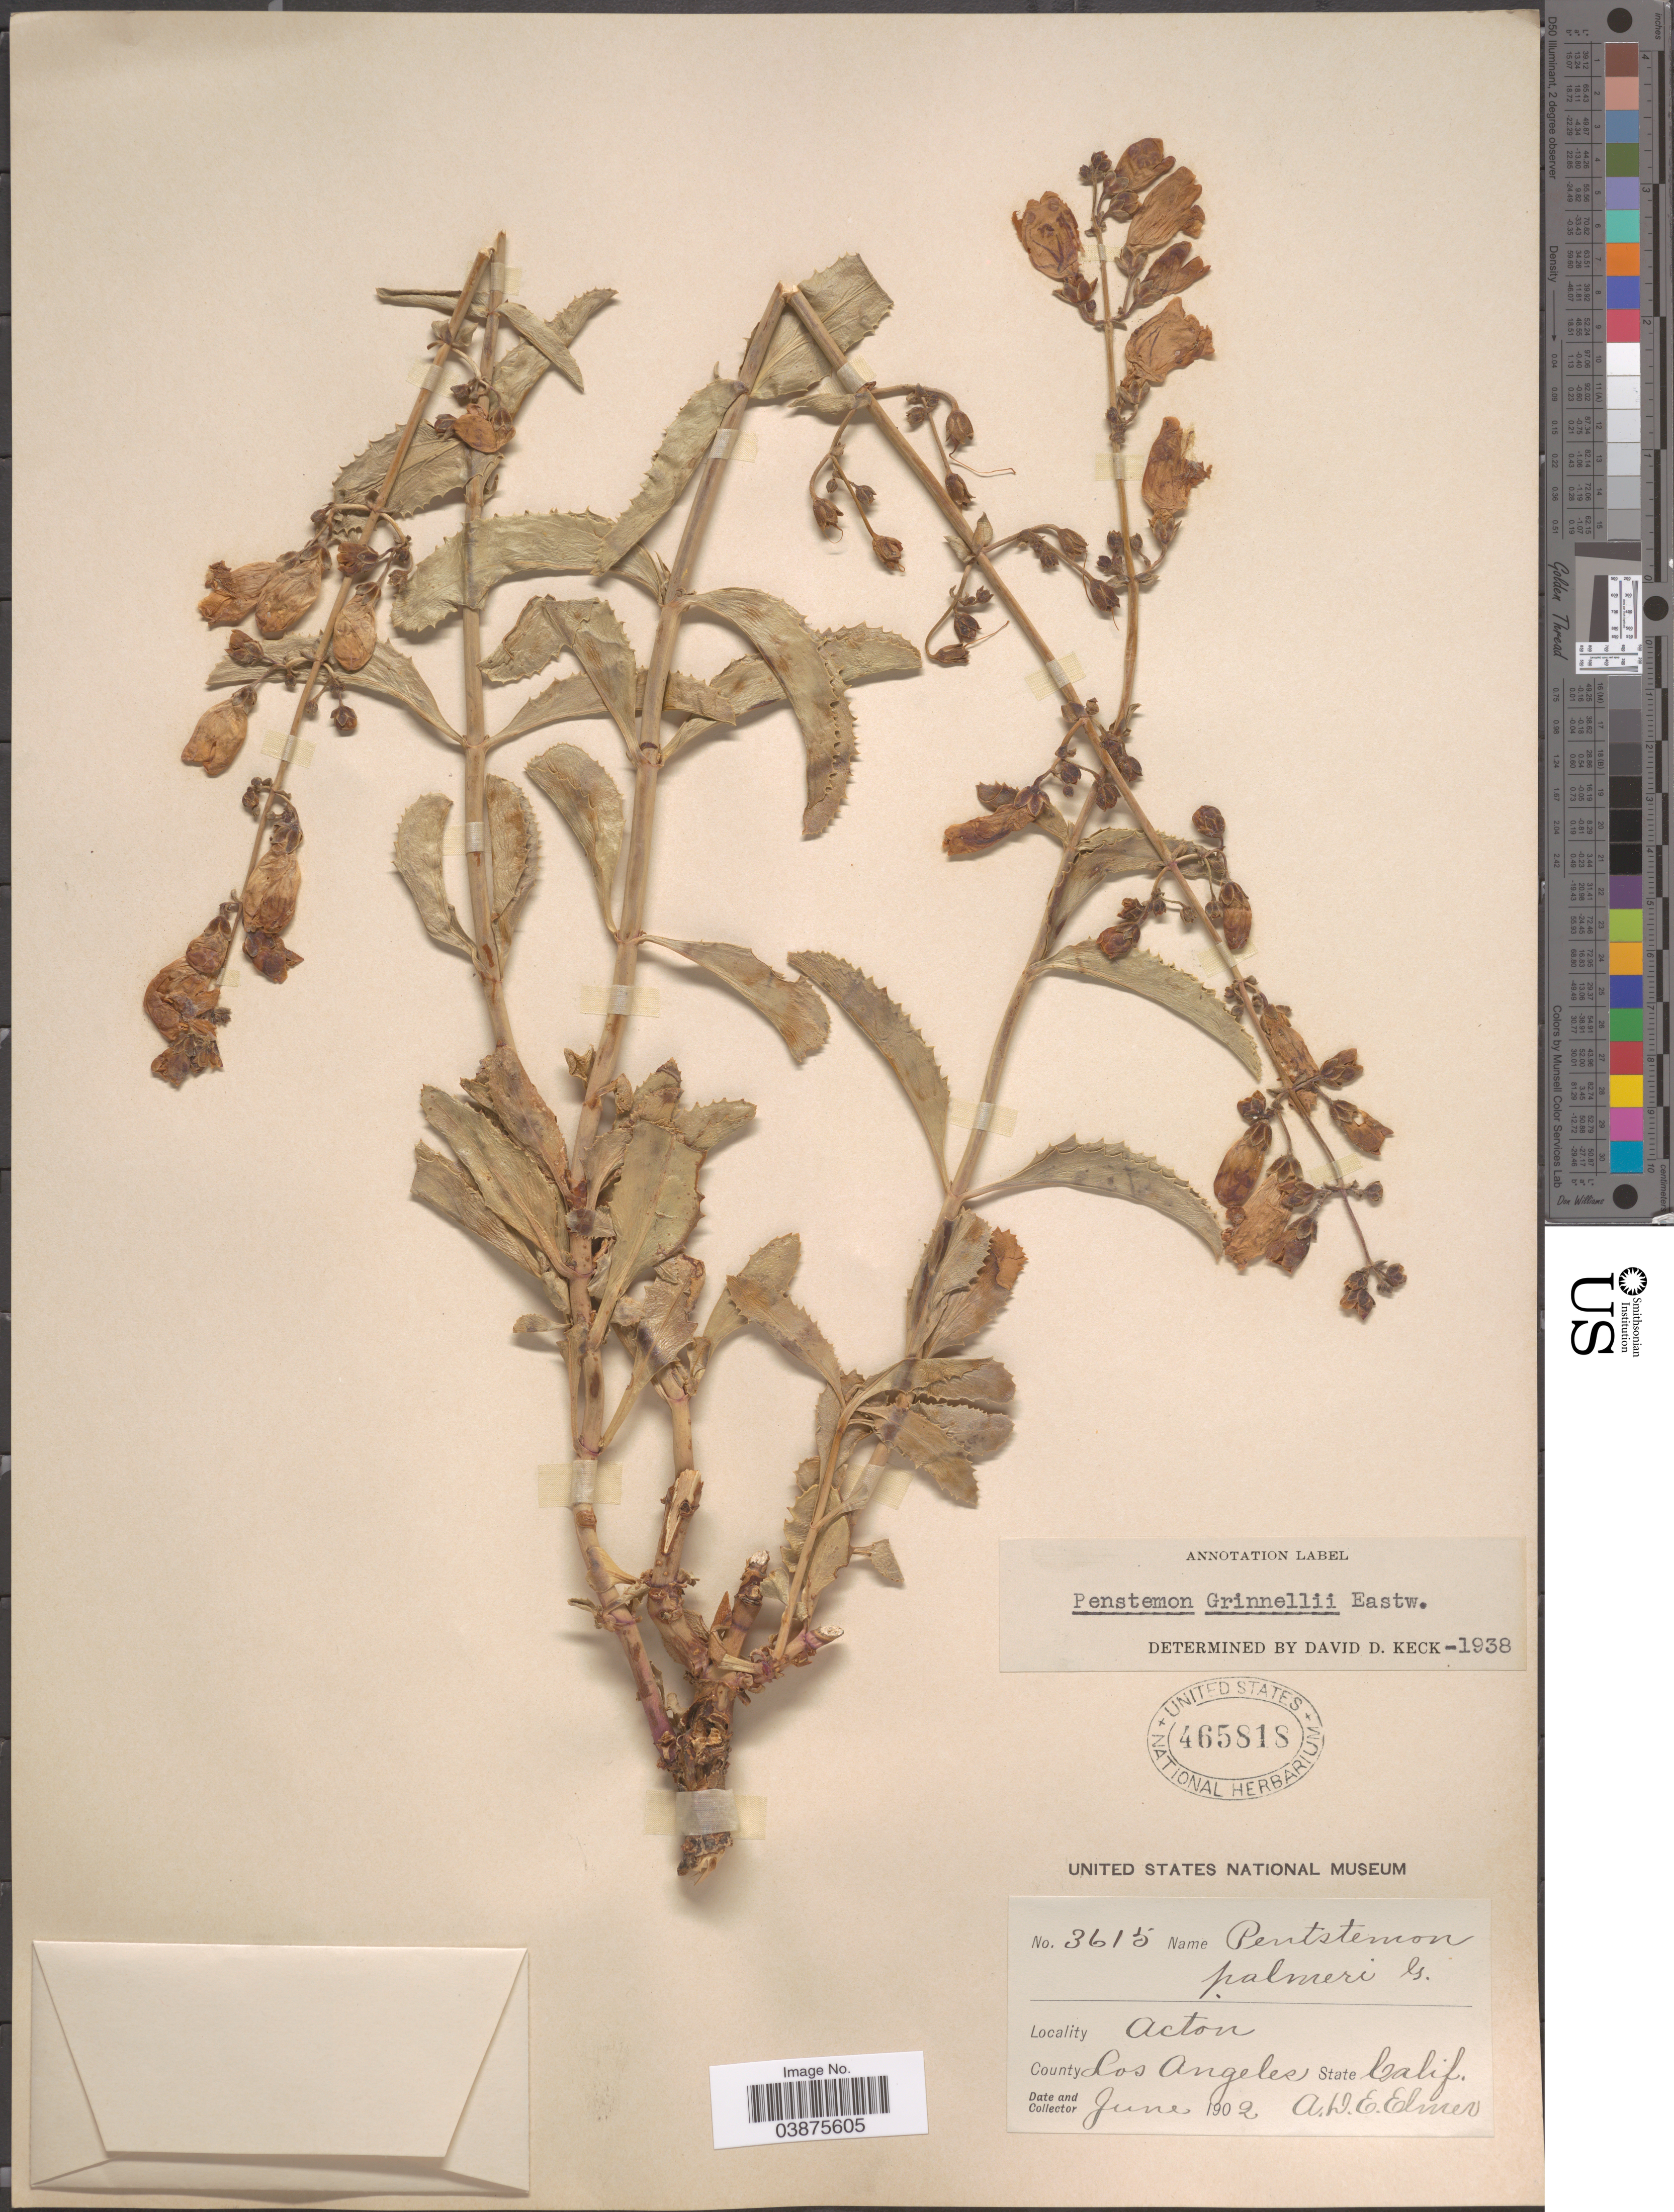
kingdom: Plantae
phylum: Tracheophyta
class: Magnoliopsida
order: Lamiales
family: Plantaginaceae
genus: Penstemon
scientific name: Penstemon grinnellii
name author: Eastw.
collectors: A. D. E. Elmer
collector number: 3615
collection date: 1902-06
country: United States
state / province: California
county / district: Los Angeles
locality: Acton. County Los Angeles.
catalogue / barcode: US 465818